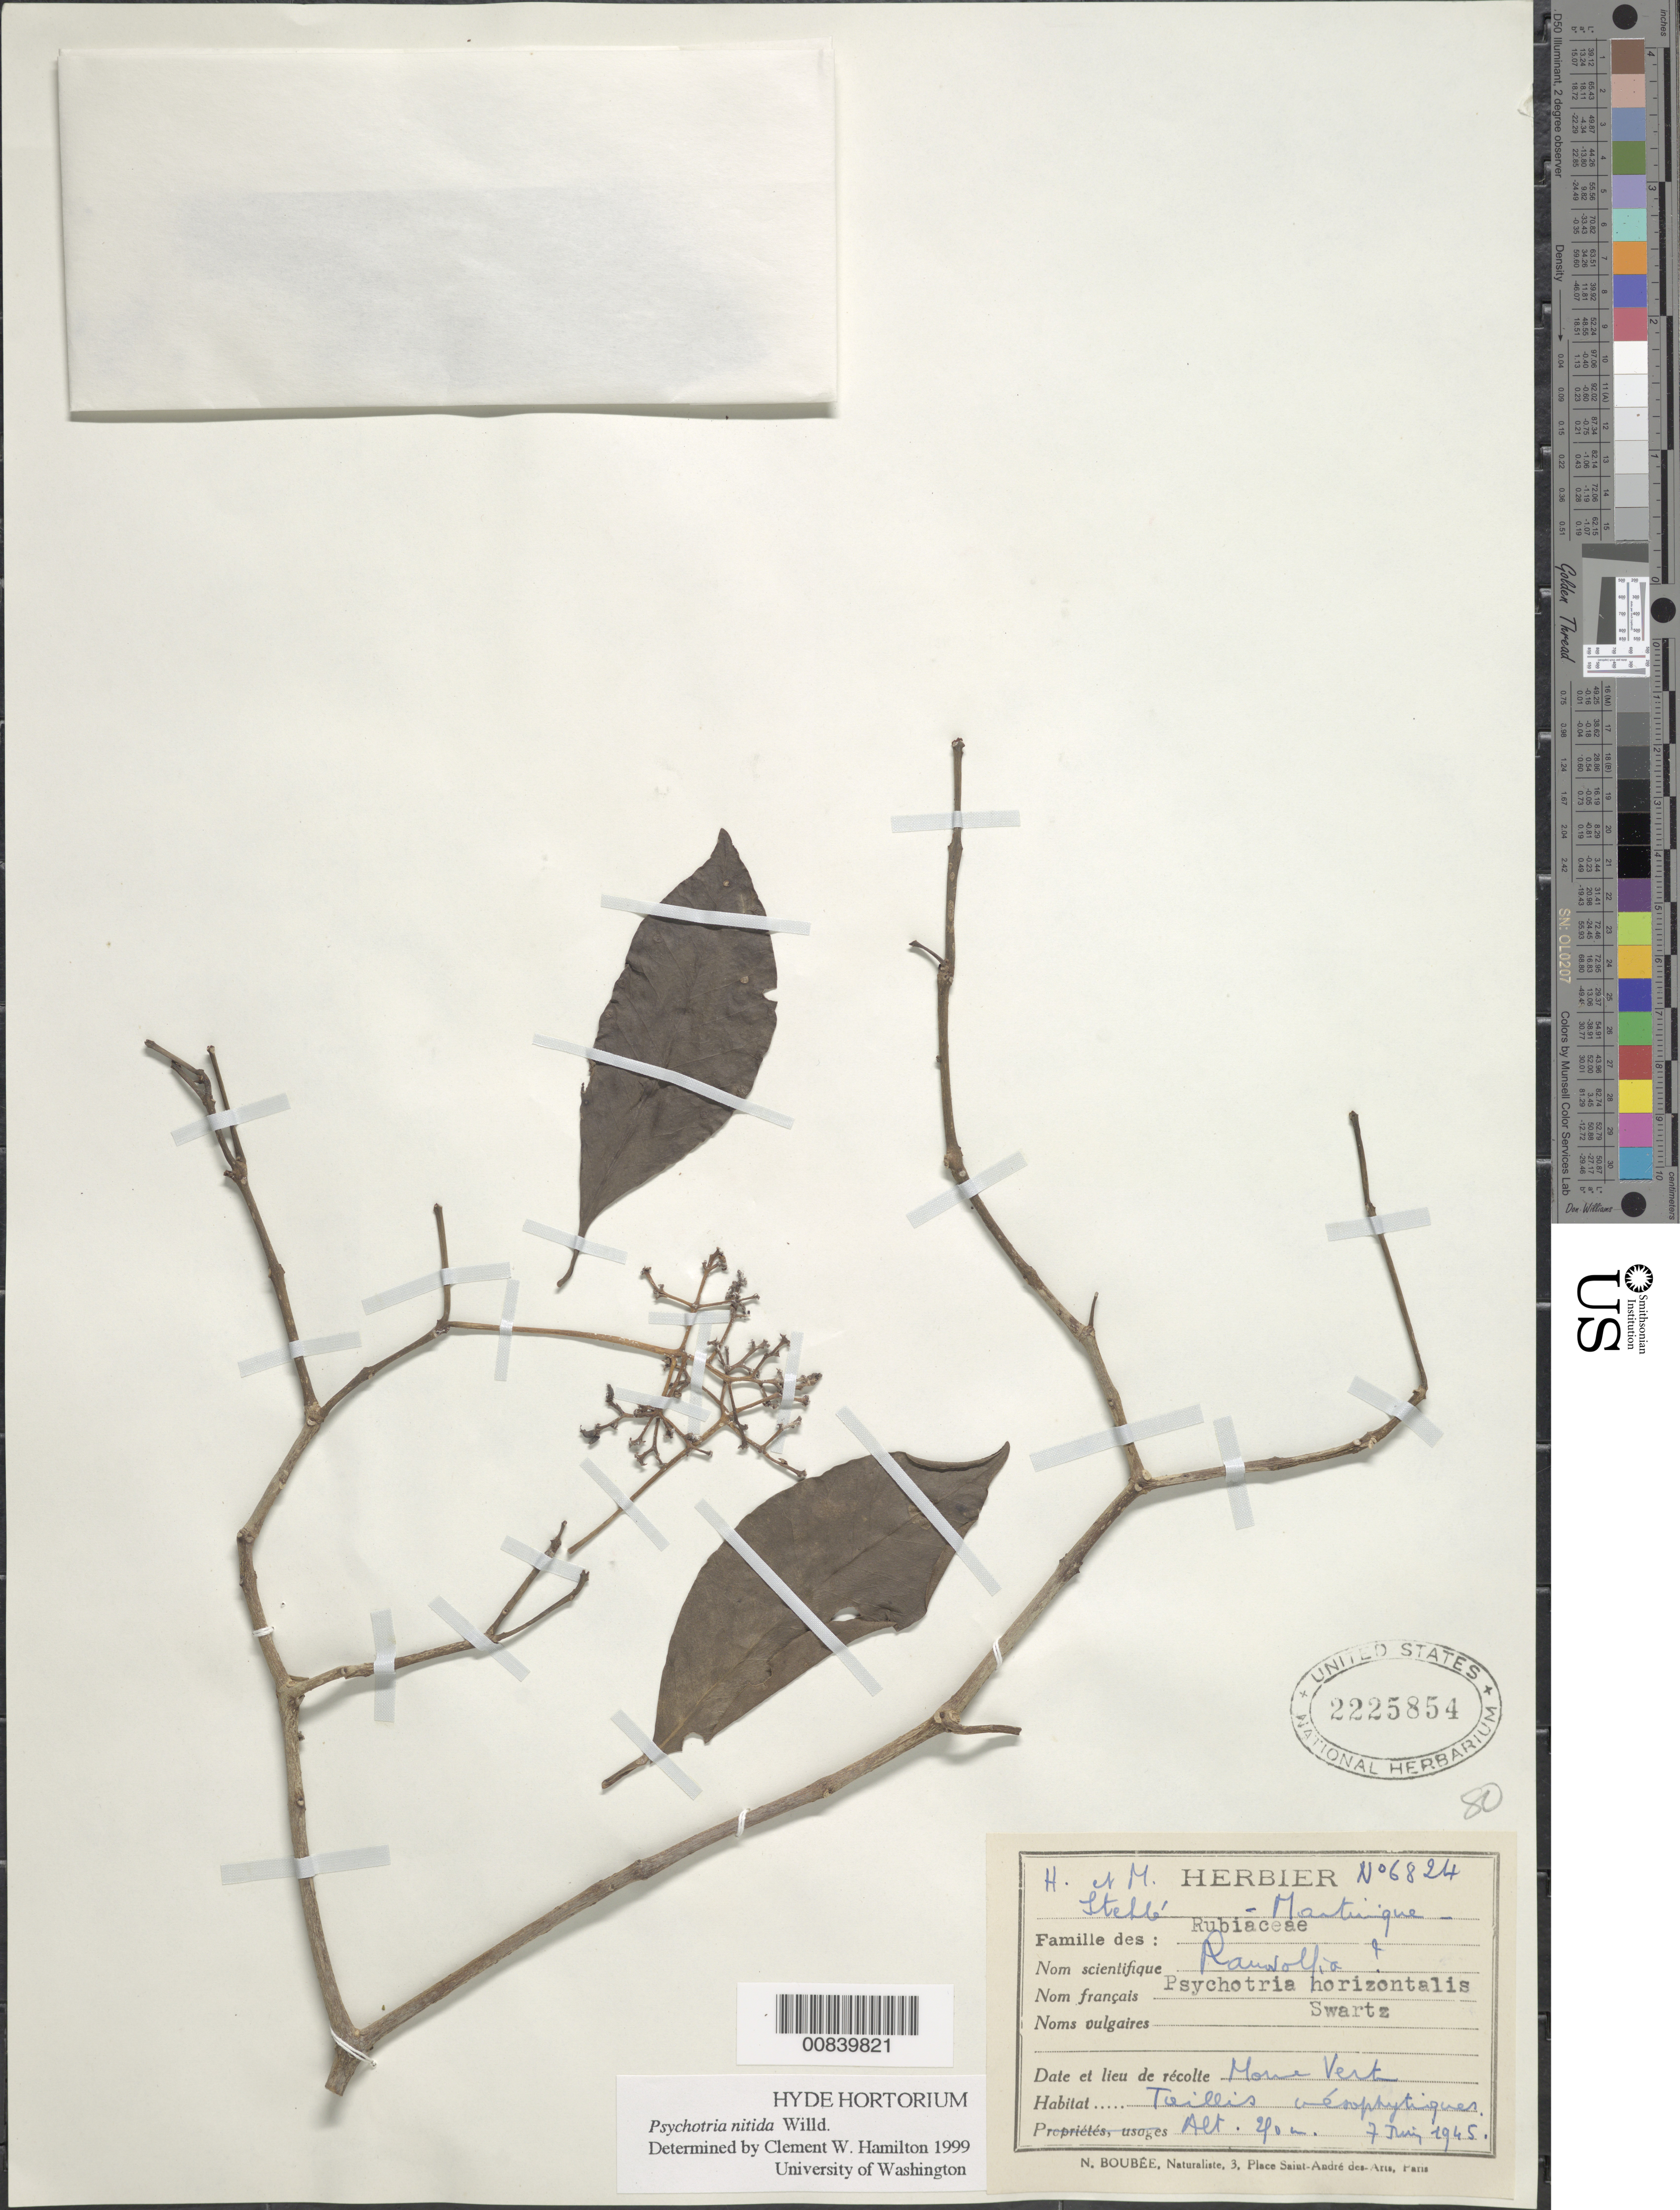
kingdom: Plantae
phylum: Tracheophyta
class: Magnoliopsida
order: Gentianales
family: Rubiaceae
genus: Psychotria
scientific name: Psychotria mapourioides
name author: DC.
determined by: Hamilton, C. W.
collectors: H. Stehlé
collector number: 6824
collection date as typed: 07 Jun 1945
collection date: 1945-06-07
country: Martinique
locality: Morne Vert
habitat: Taillis mésophytiques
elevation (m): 290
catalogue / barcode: US 2225854